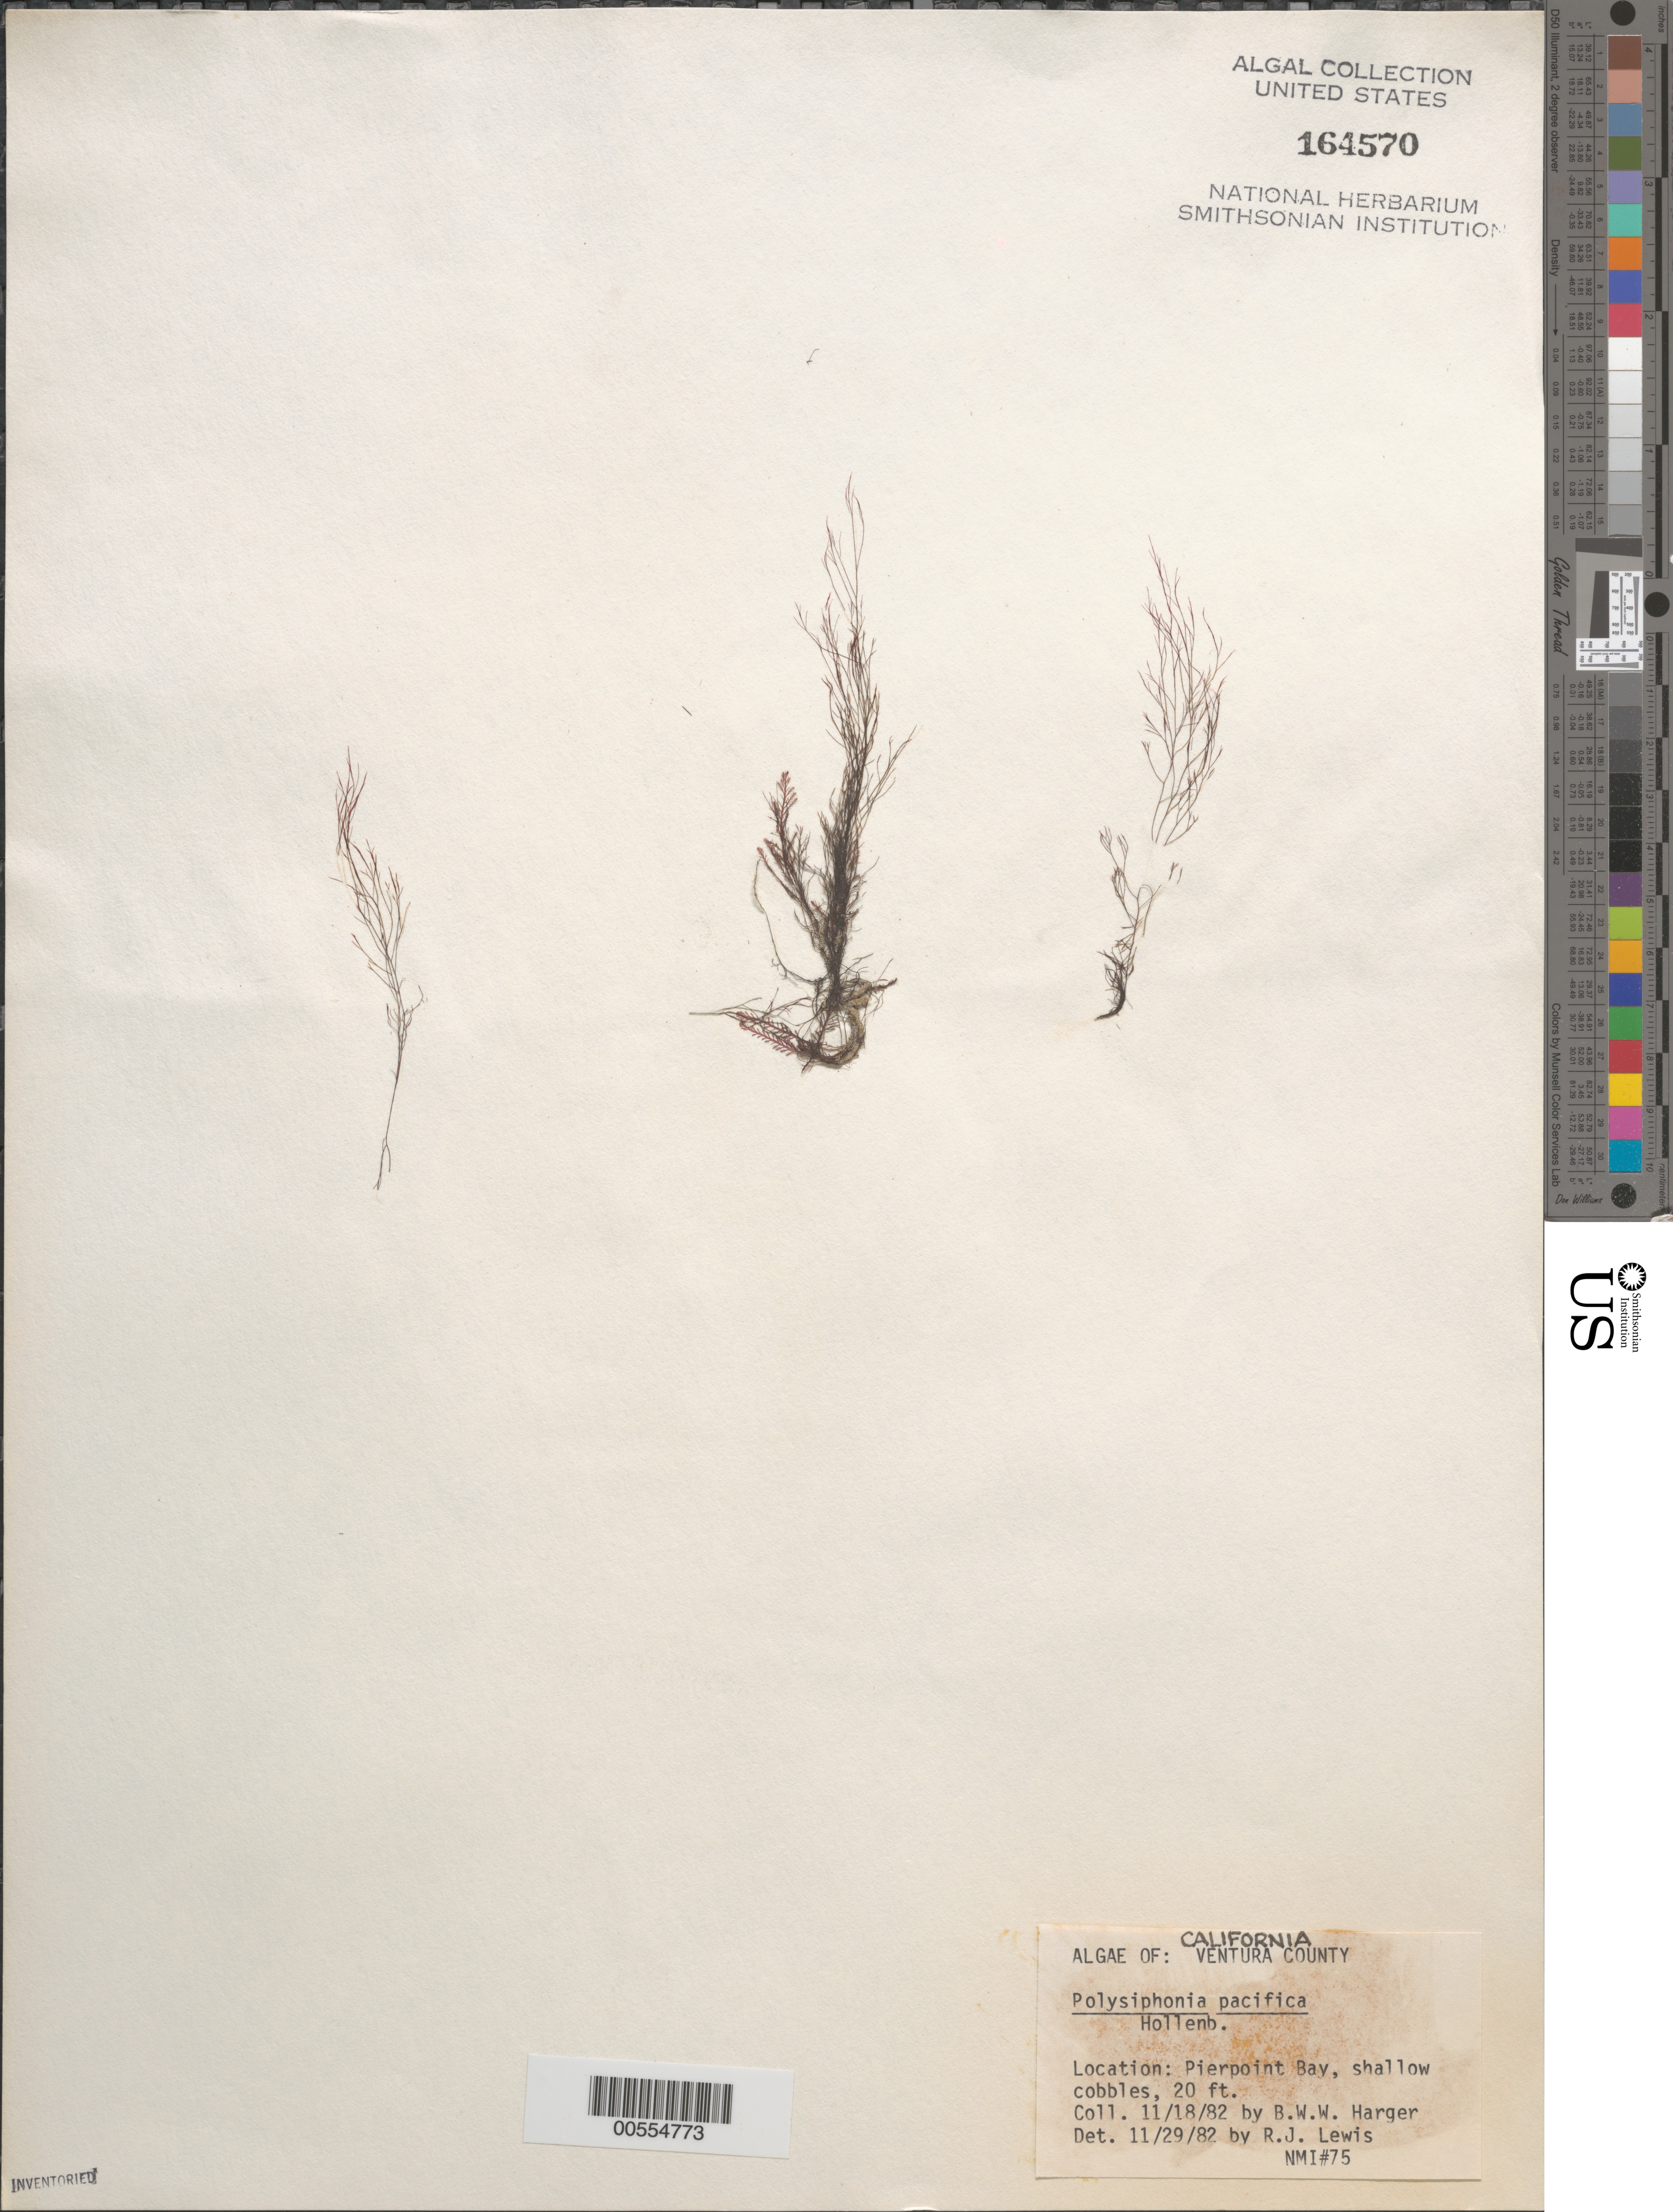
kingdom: Plantae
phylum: Rhodophyta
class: Florideophyceae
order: Ceramiales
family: Rhodomelaceae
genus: Polysiphonia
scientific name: Polysiphonia pacifica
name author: Hollenb.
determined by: Lewis, R. J.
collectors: B. W. Harger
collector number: NMI 75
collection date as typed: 18 Nov 1982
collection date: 1982-11-18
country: United States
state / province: California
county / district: Ventura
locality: Pierpoint Bay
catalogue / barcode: US 164570